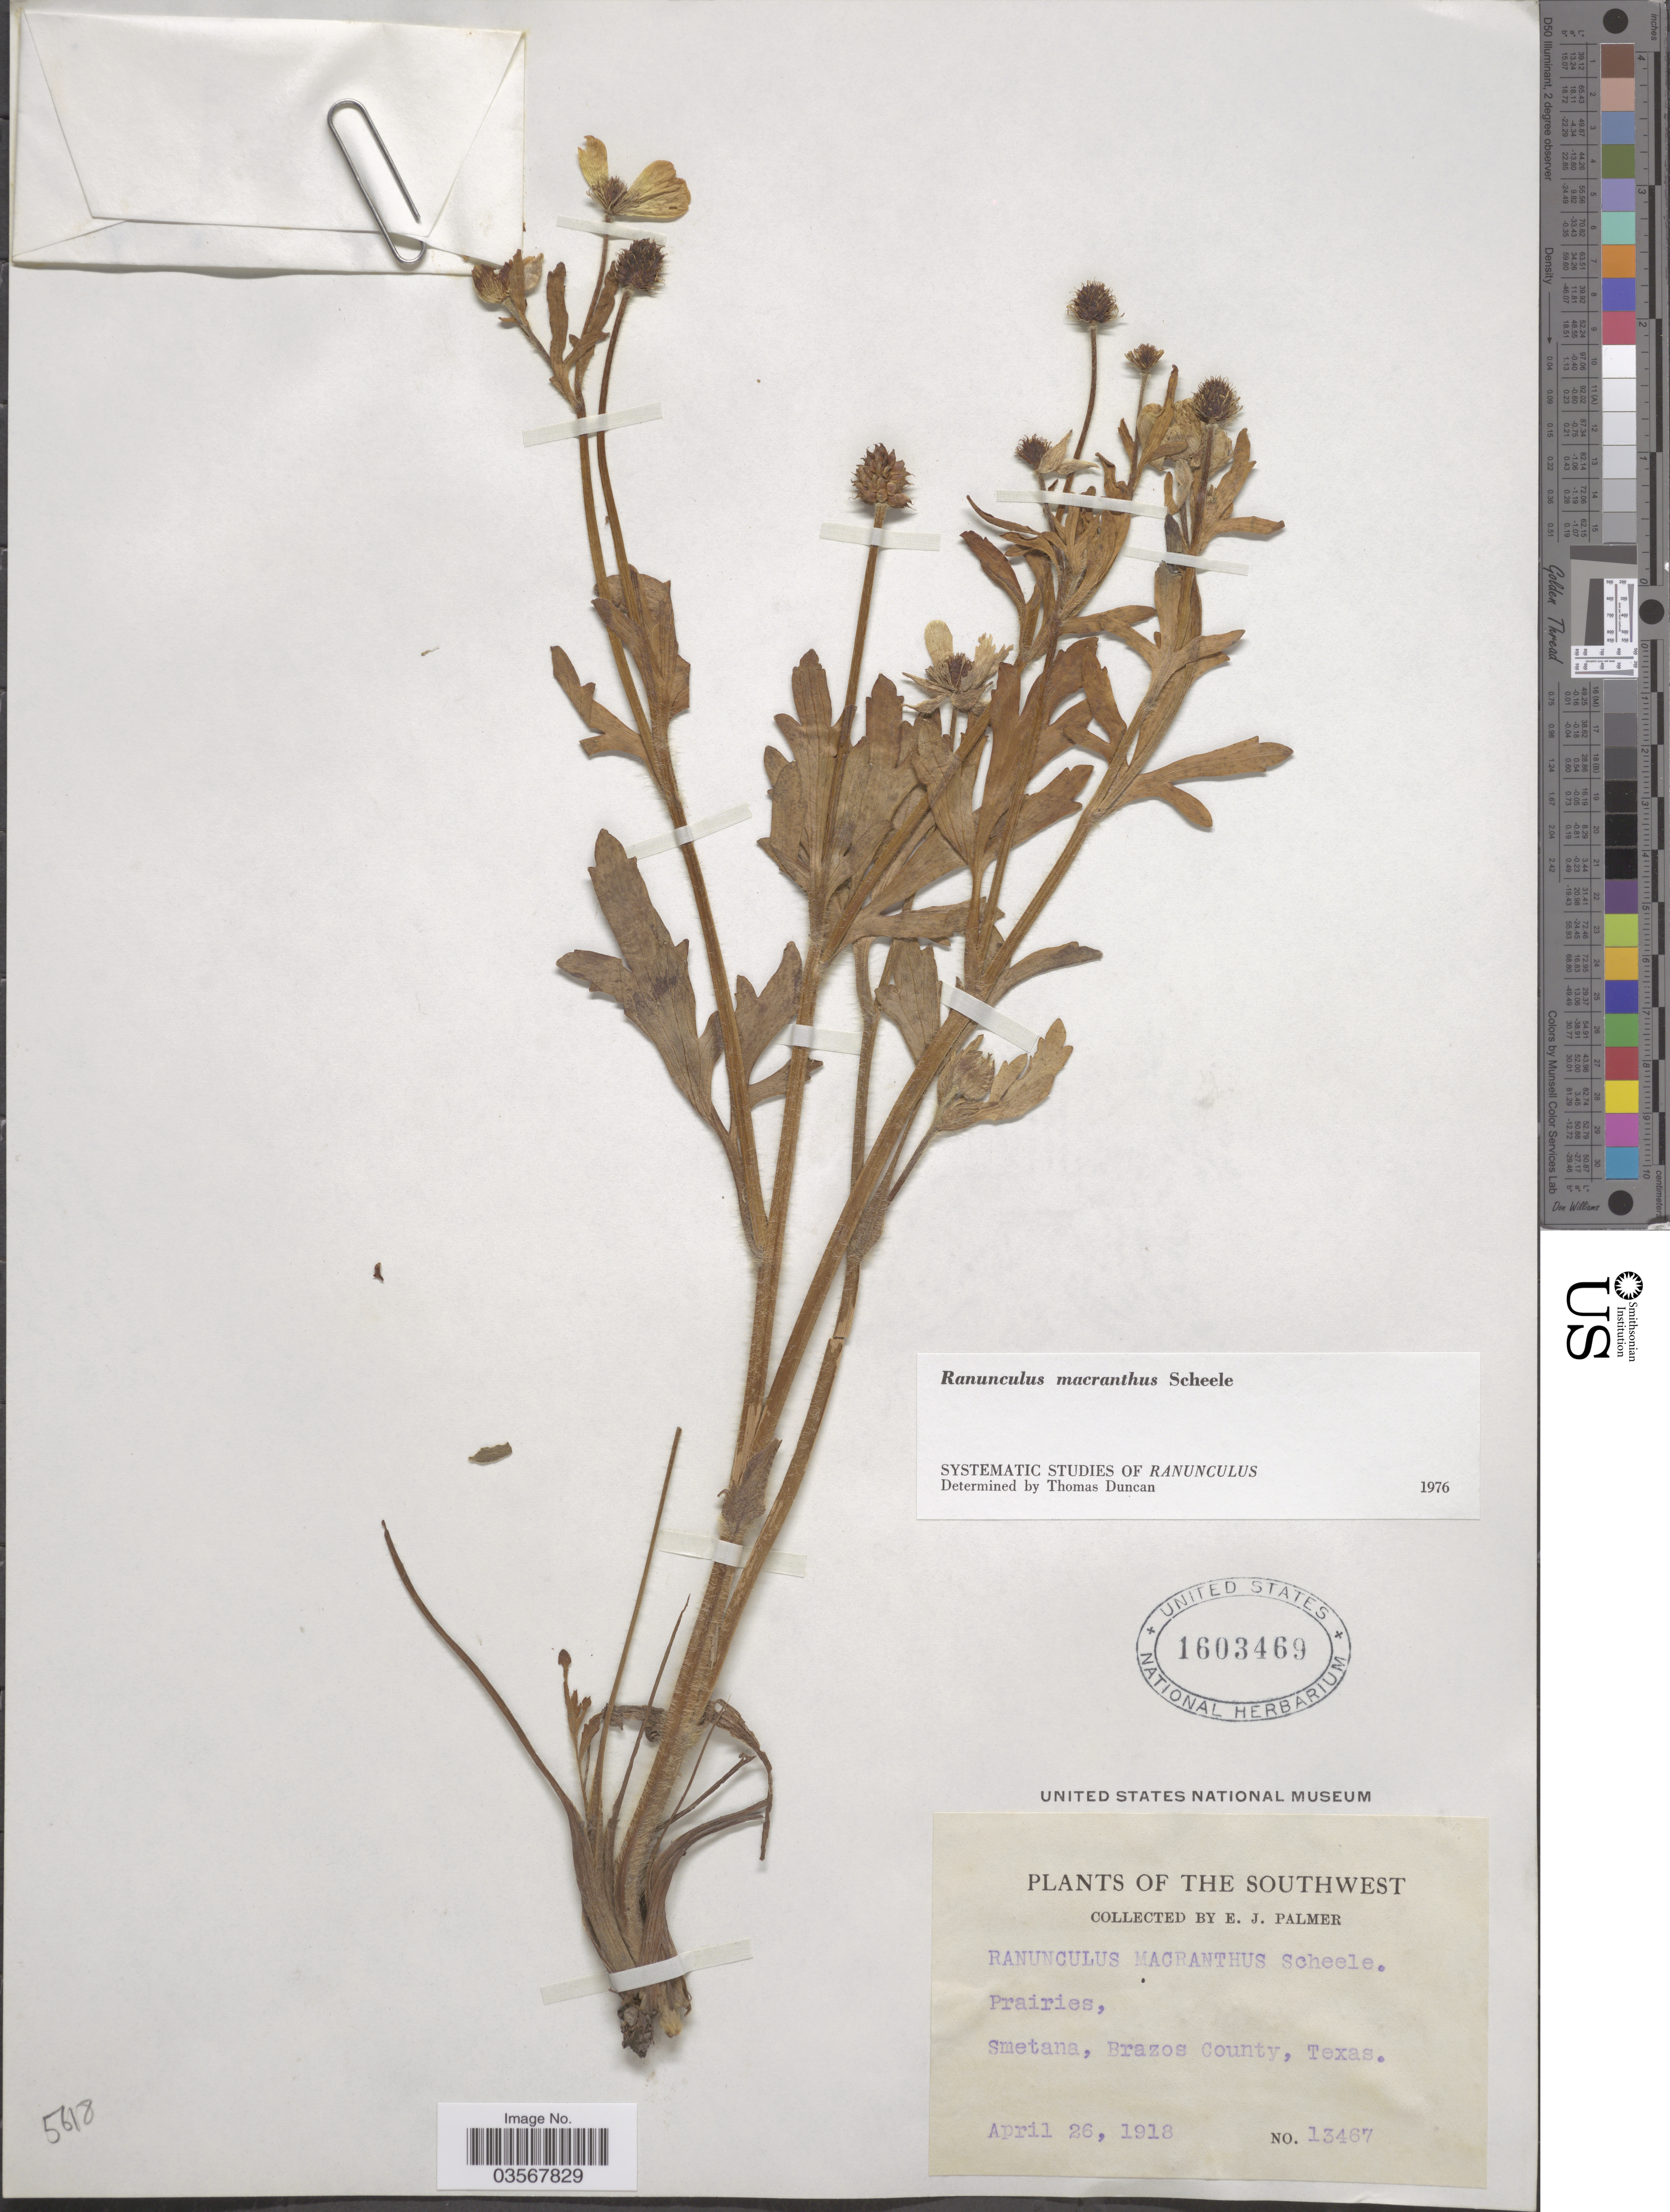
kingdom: Plantae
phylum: Tracheophyta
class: Magnoliopsida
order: Ranunculales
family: Ranunculaceae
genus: Ranunculus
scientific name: Ranunculus macranthus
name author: Scheele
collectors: E. J. Palmer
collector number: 13467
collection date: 1918-04-26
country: United States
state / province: Texas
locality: Southwest. Smetana, Brazos County.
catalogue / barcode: US 1603469